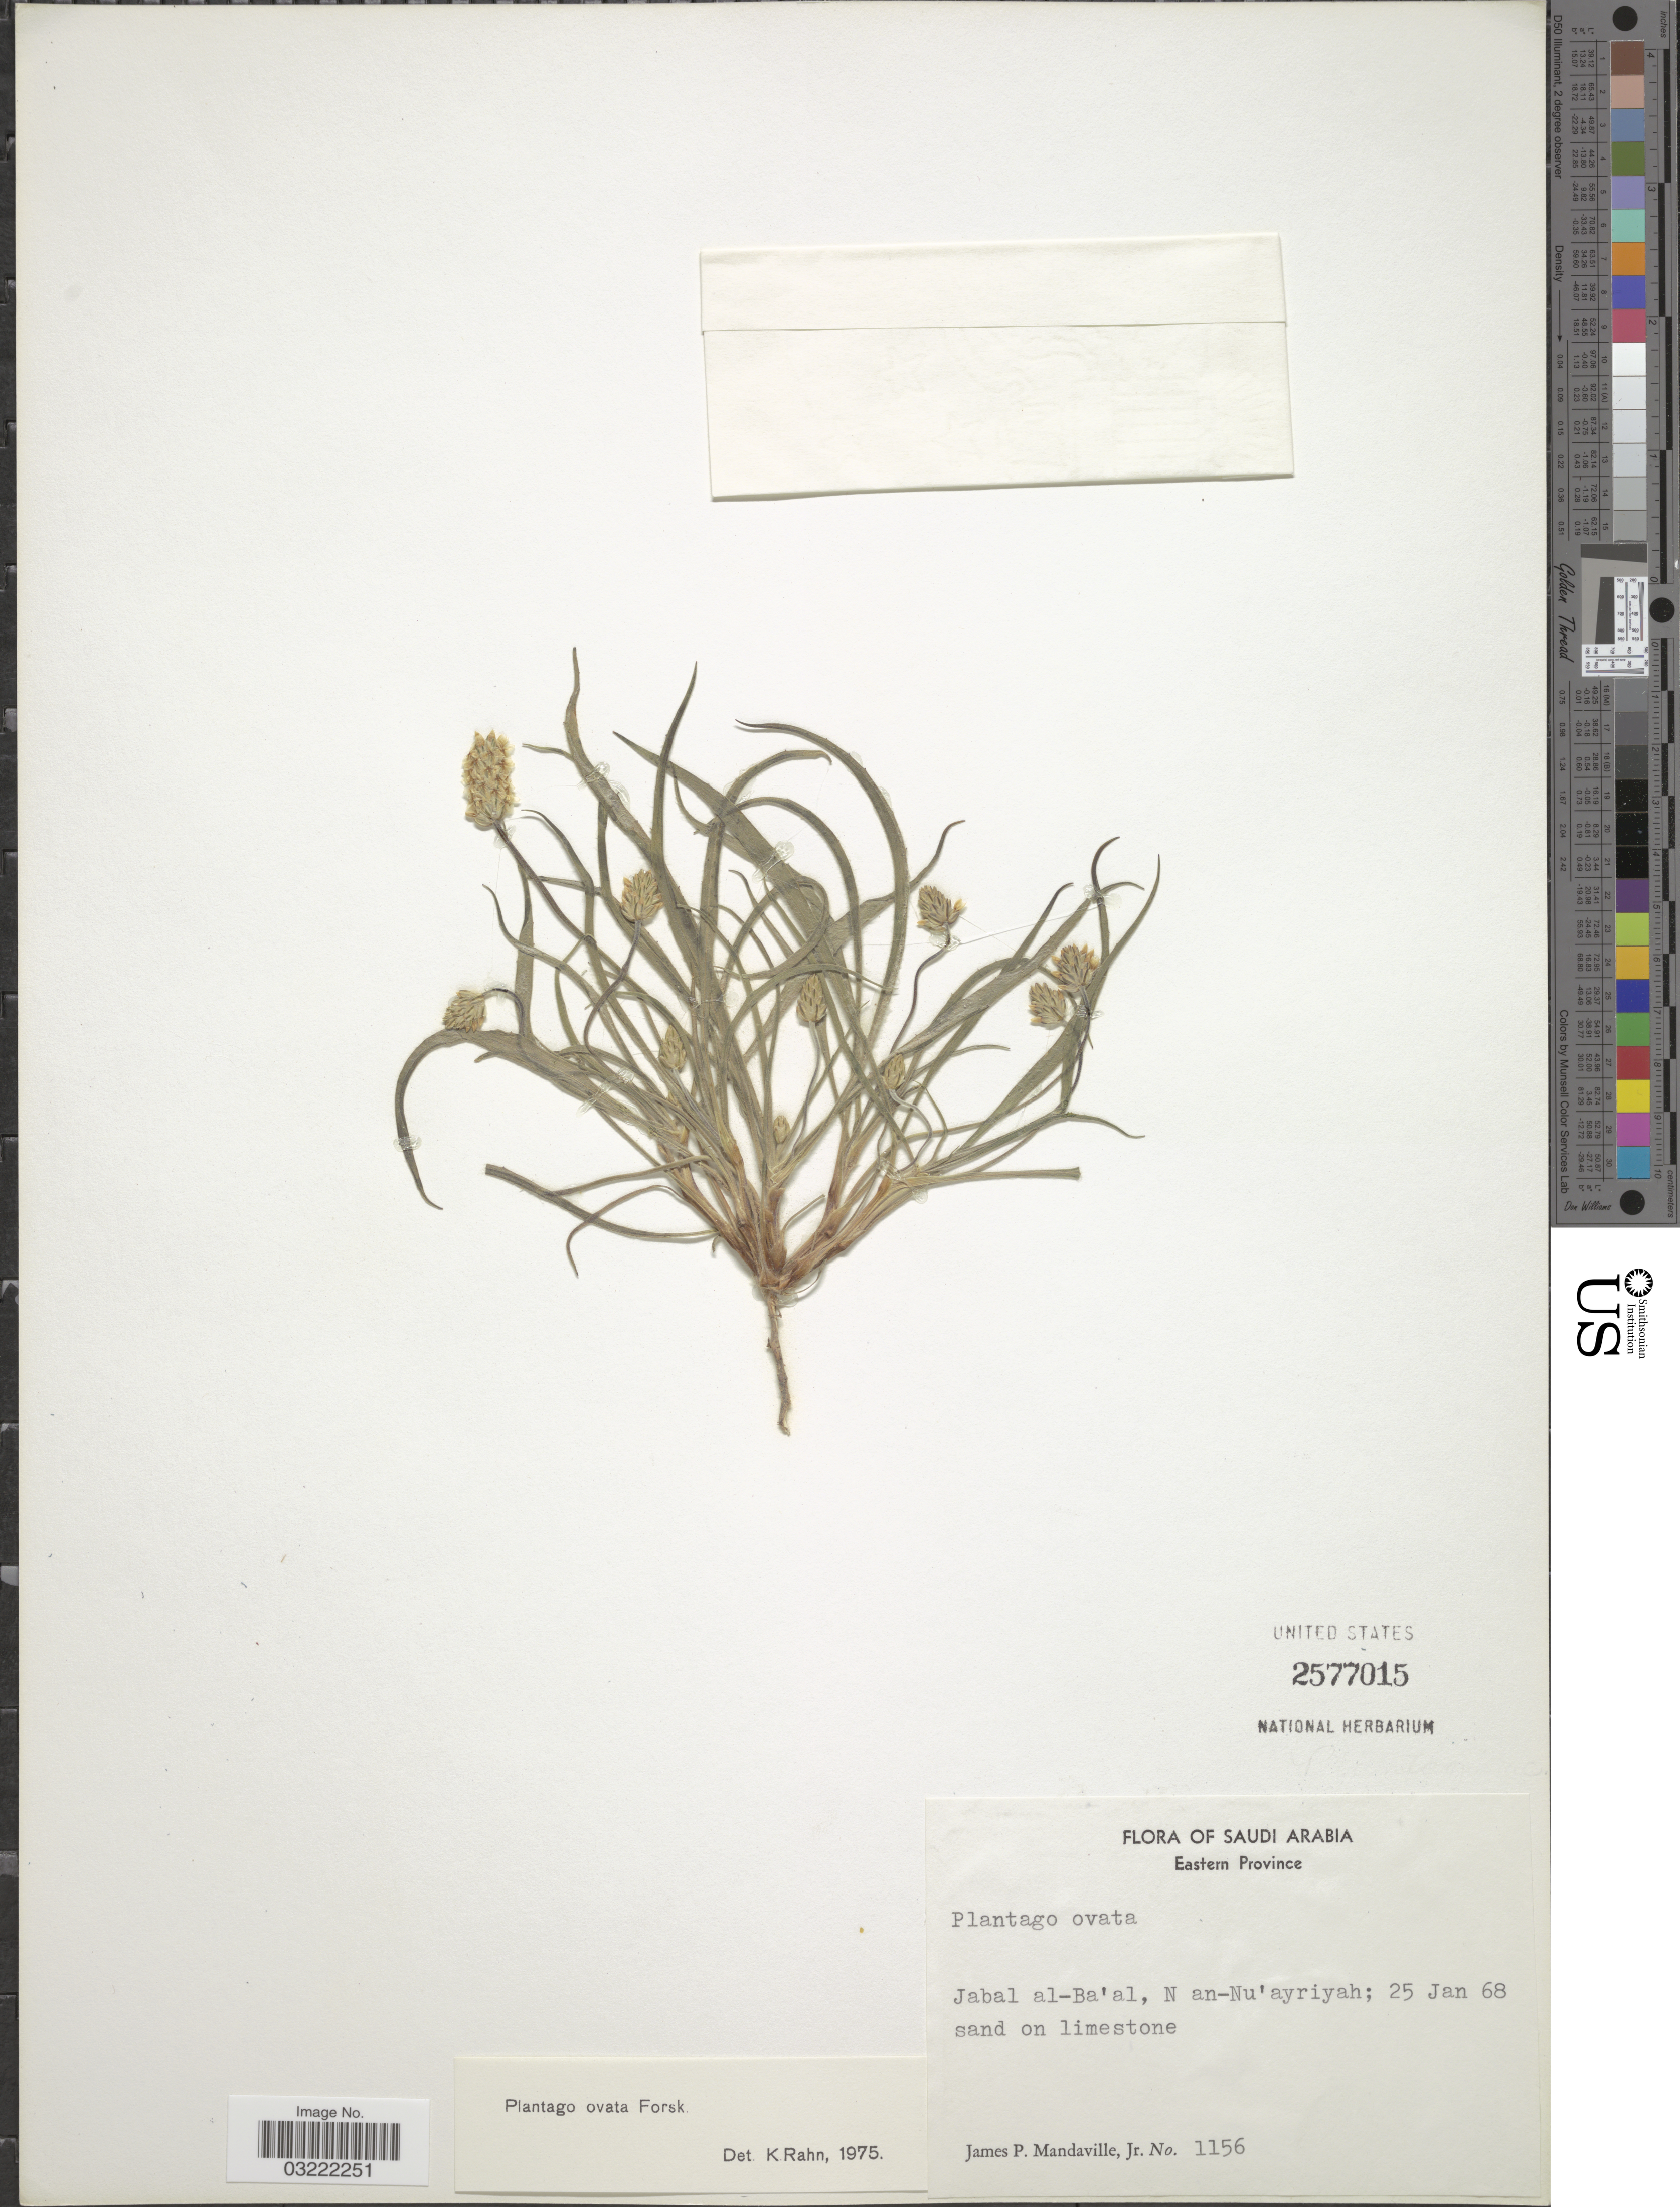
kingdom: Plantae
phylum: Tracheophyta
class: Magnoliopsida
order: Lamiales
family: Plantaginaceae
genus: Plantago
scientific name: Plantago ovata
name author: Forssk.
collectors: J. Mandaville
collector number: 1156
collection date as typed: Transcribed d/m/y: 25/1/68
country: Saudi Arabia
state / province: Ash Sharqiyah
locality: Eastern Province. Jabal al-Ba'al, N an-Nu'ayriyah.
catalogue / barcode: US 2577015